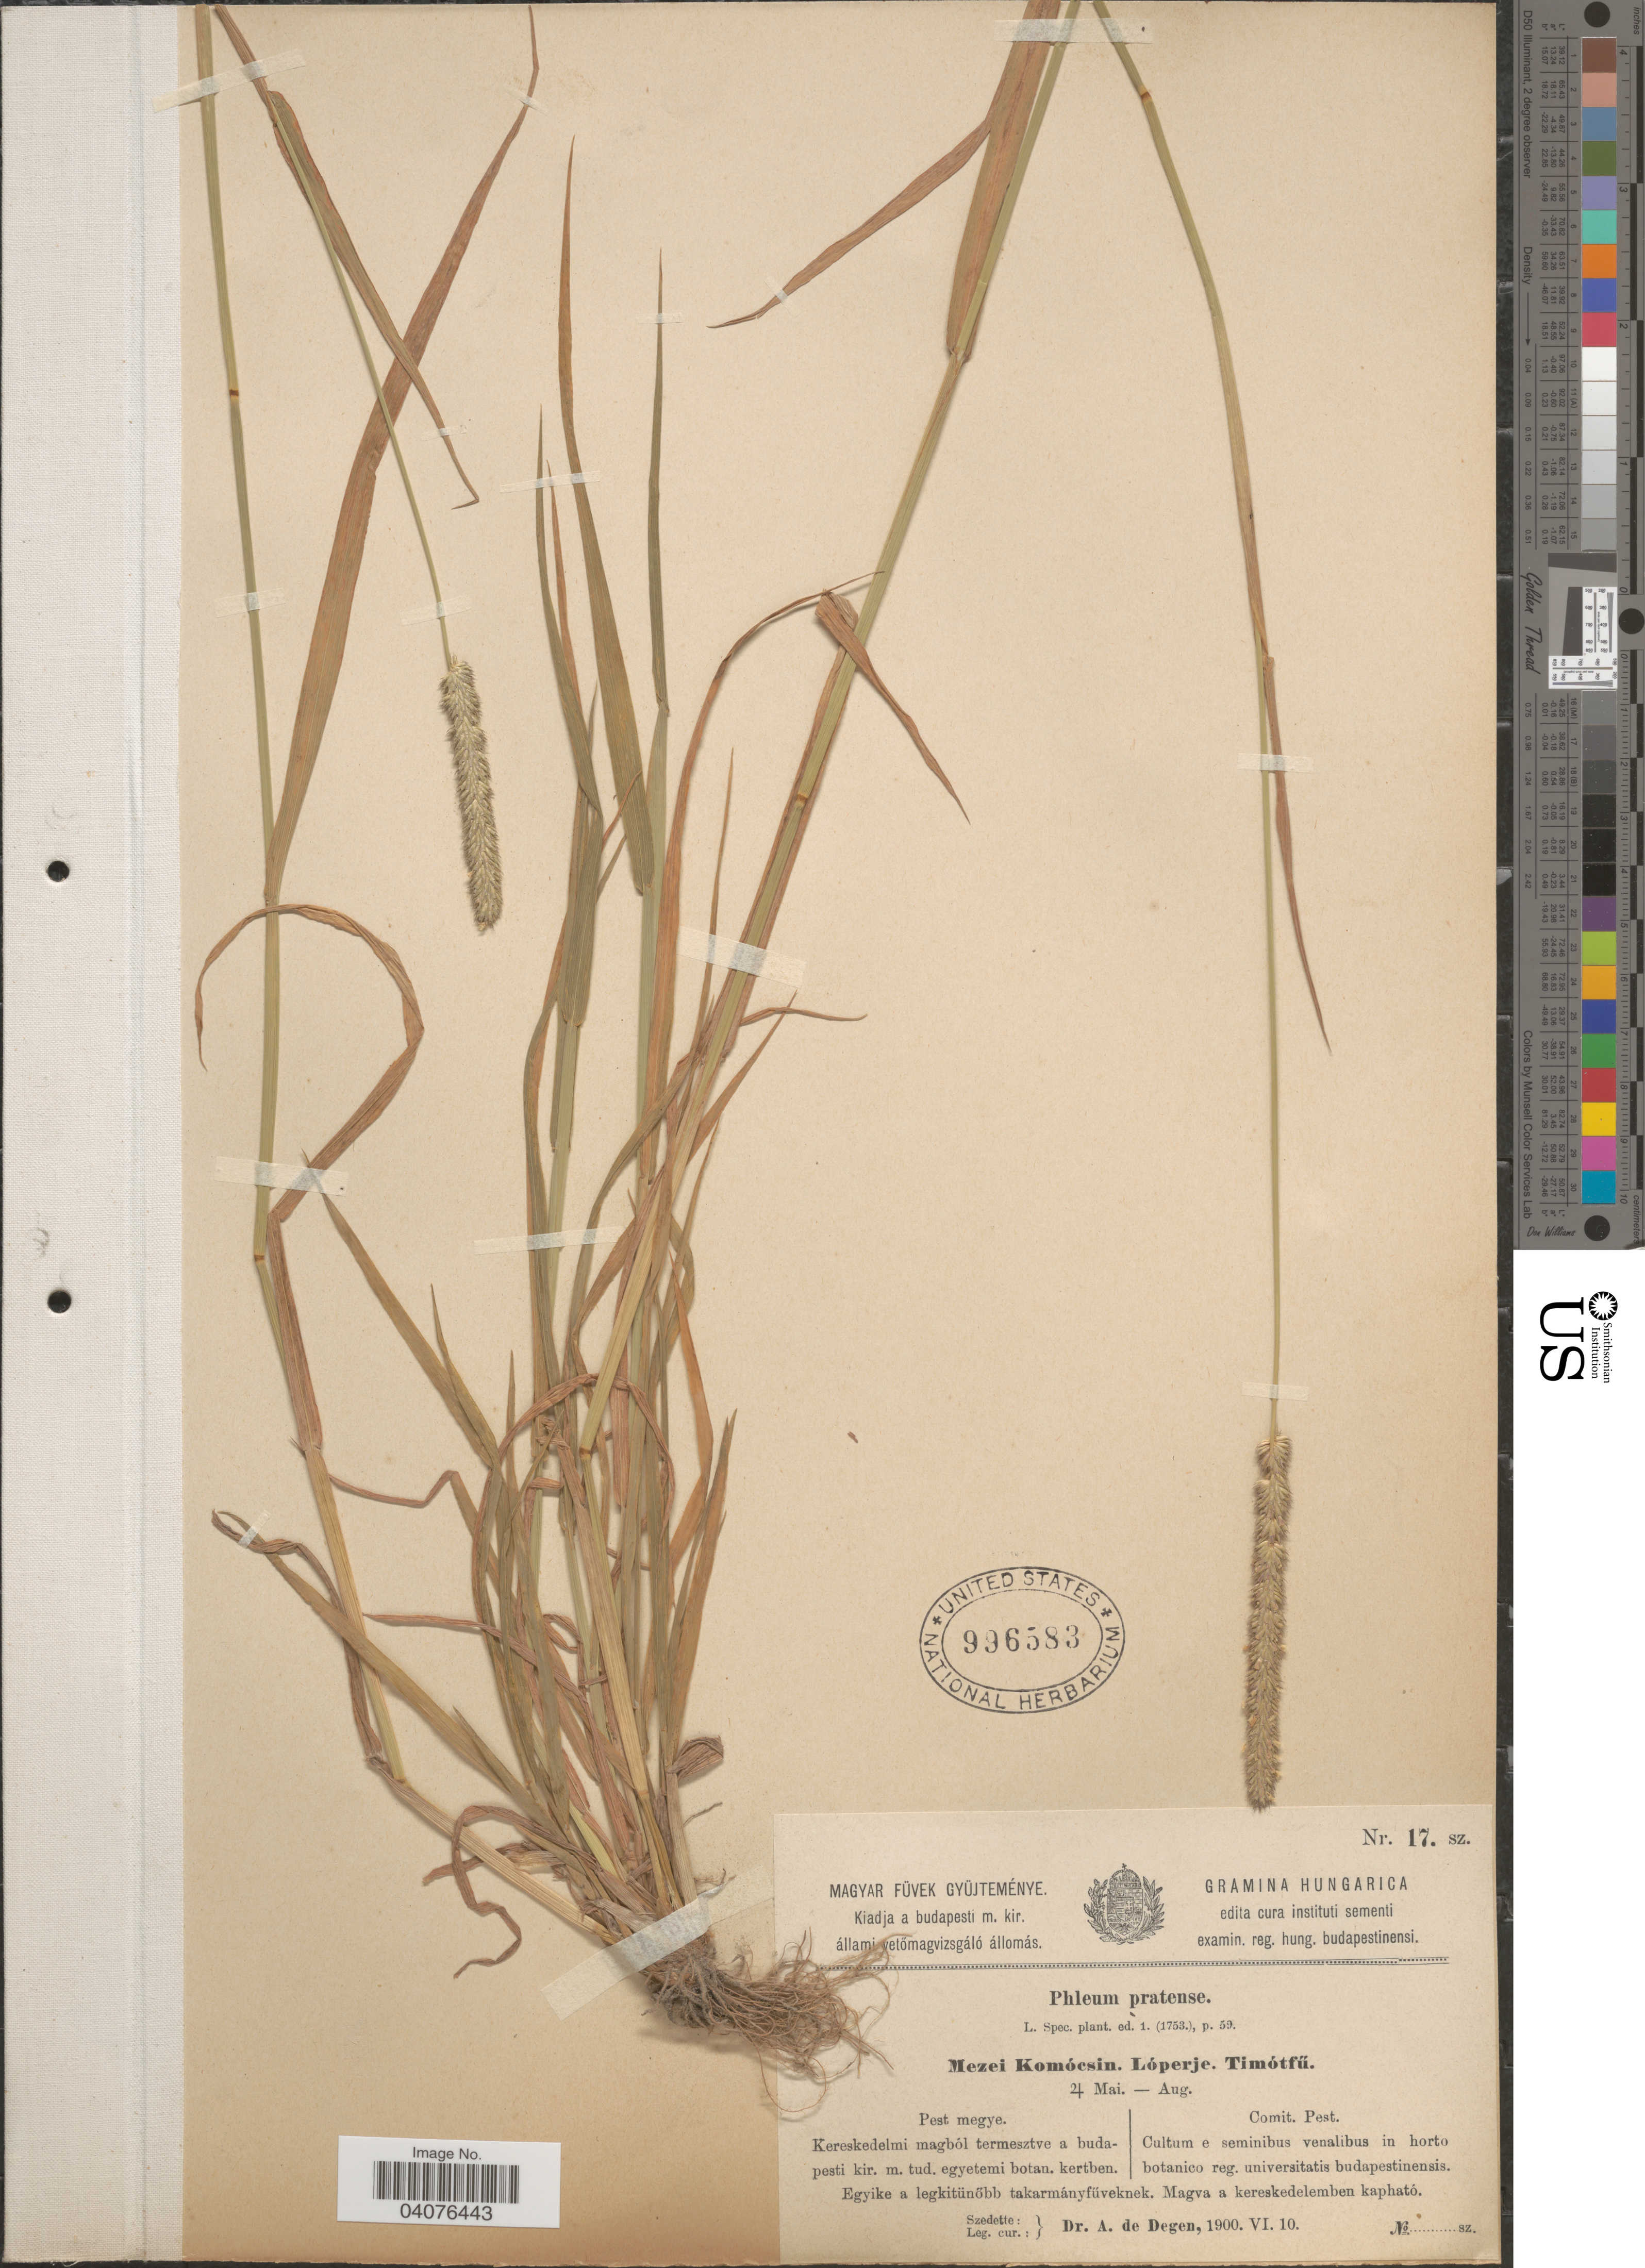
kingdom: Plantae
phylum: Tracheophyta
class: Liliopsida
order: Poales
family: Poaceae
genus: Phleum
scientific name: Phleum pratense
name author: L.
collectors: A. Degen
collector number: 17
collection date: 1900-06-10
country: Hungary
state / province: Pest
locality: Comit. Pest. Cultum e seminibus venalibus in horto botanico reg. universitatis budapestinensis.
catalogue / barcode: US 996583